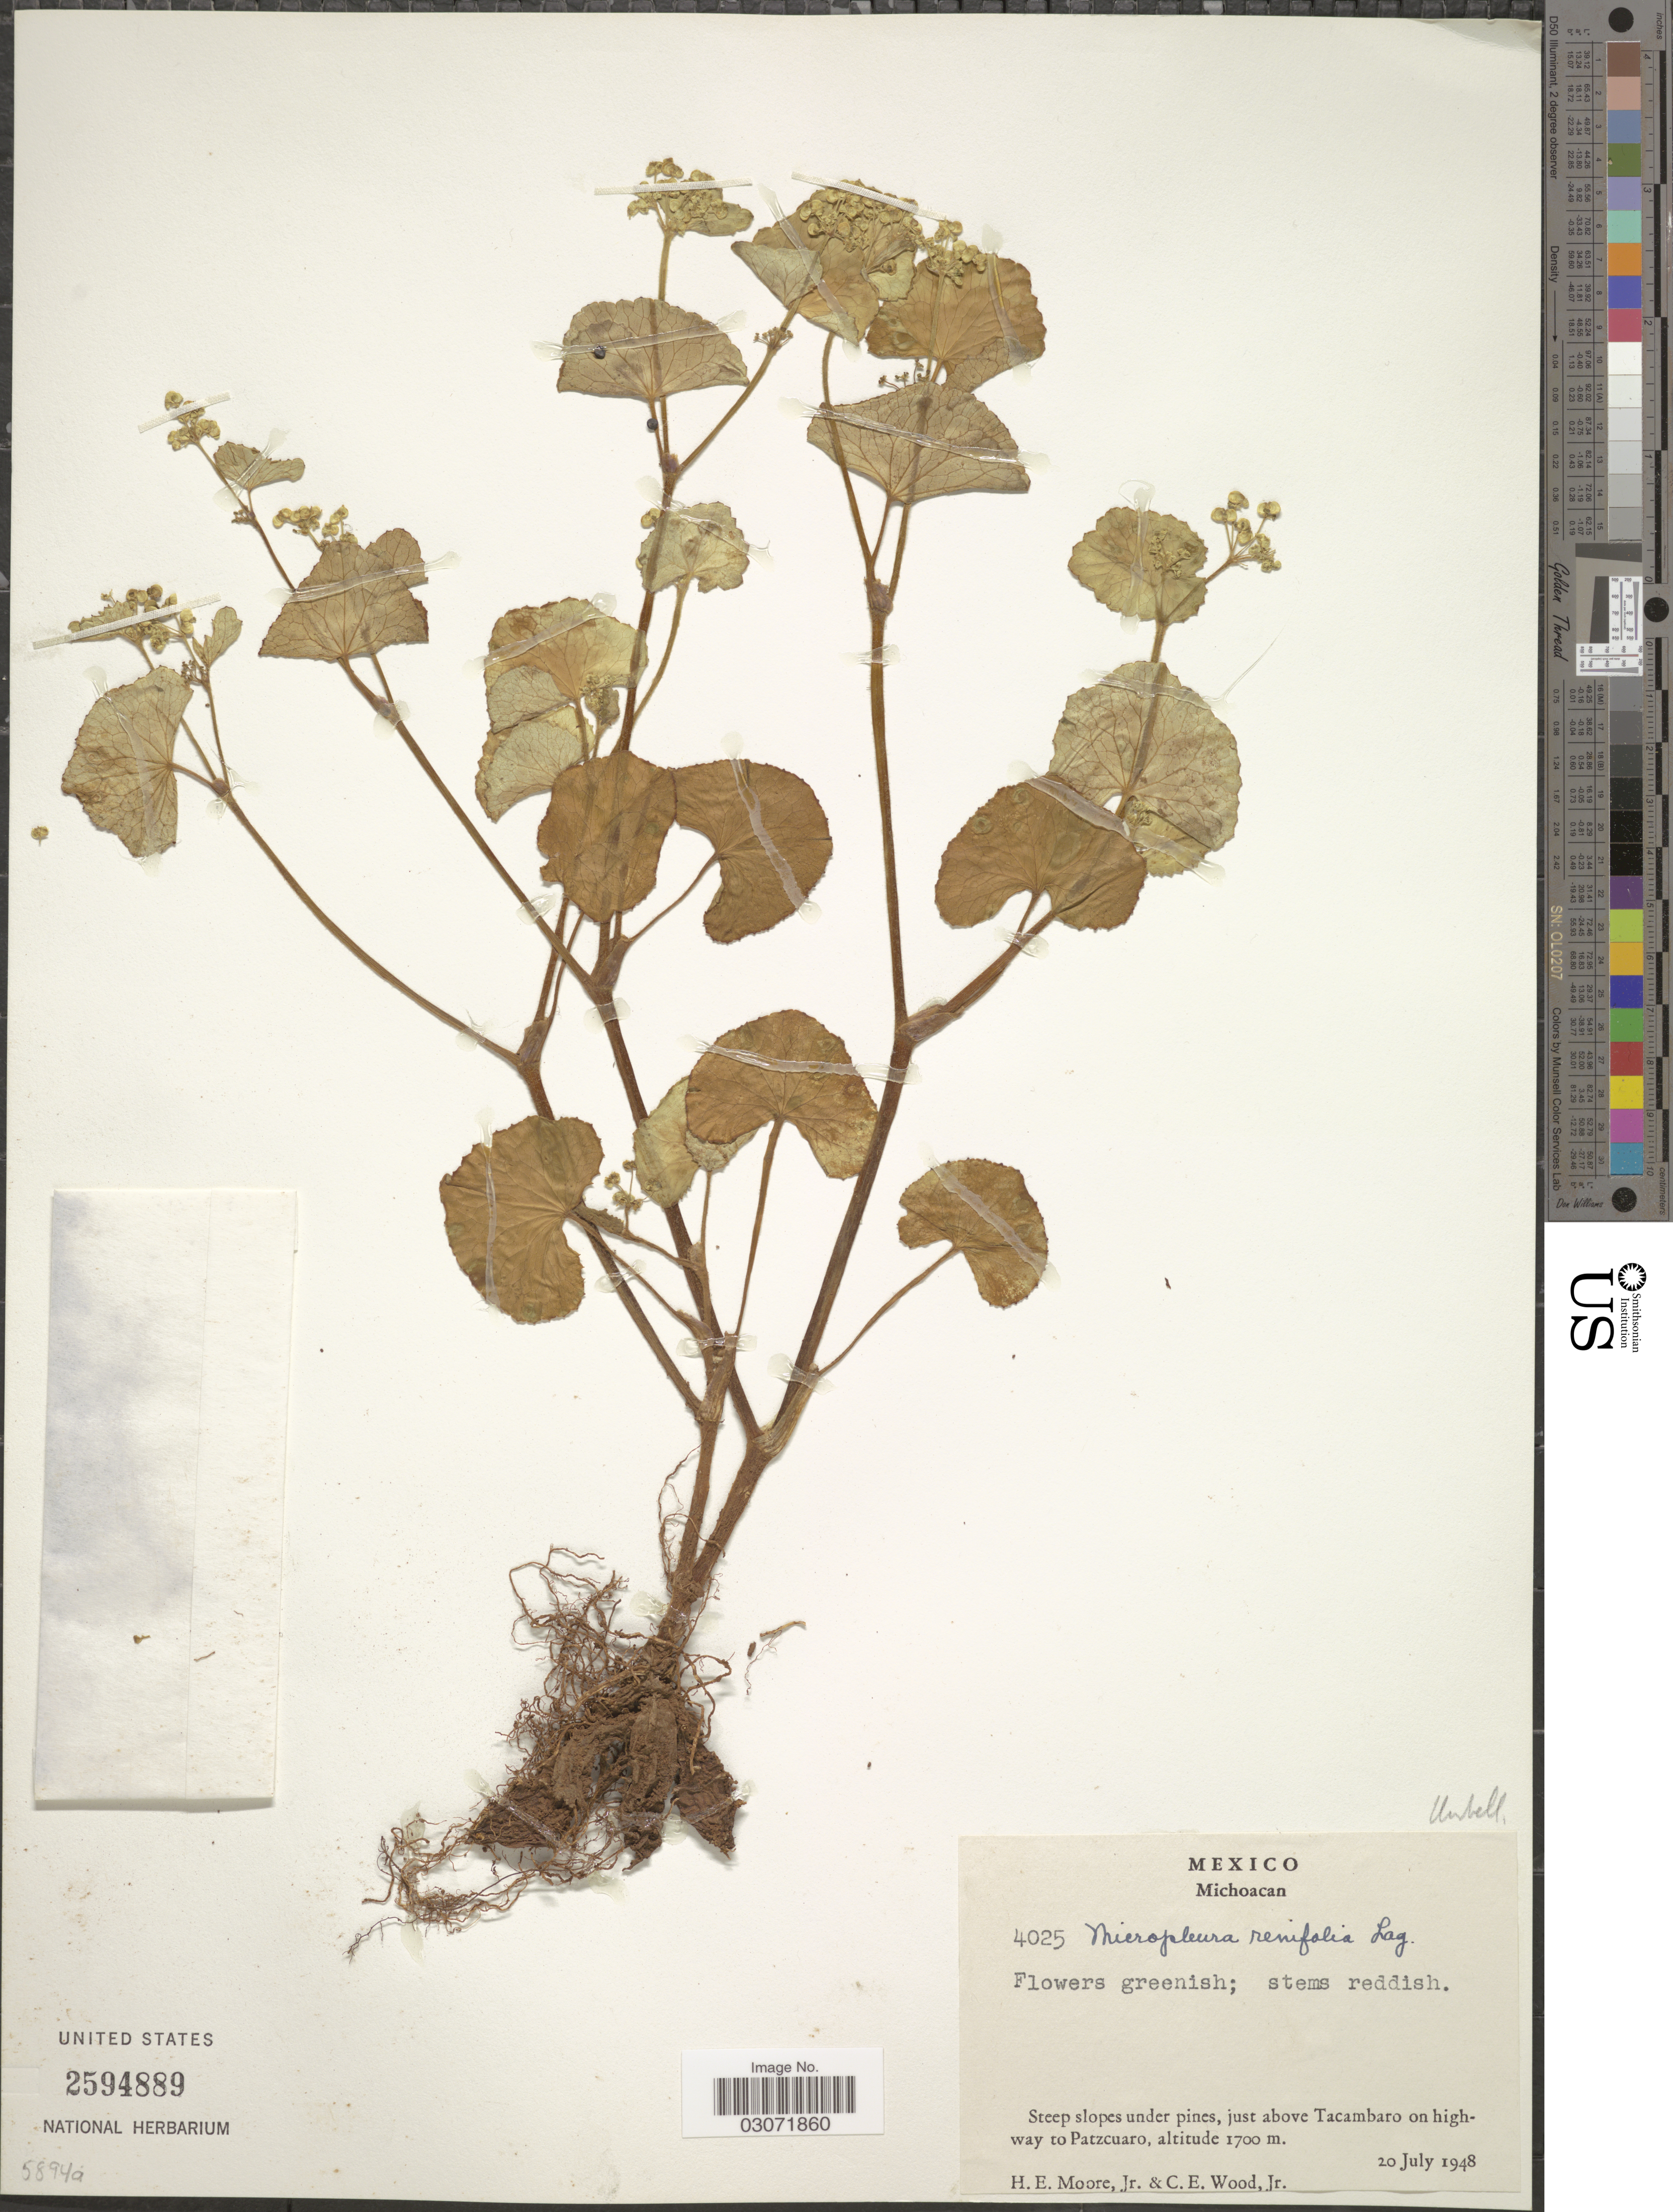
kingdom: Plantae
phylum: Tracheophyta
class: Magnoliopsida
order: Apiales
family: Apiaceae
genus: Micropleura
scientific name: Micropleura renifolia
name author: Lag.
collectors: H. Moore & C. Wood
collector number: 4025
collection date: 1948-07-20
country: Mexico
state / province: Michoacán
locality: Steep slopes under pines, just above Tacambaro on highway to Patzcuaro.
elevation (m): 1700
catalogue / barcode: US 2594889